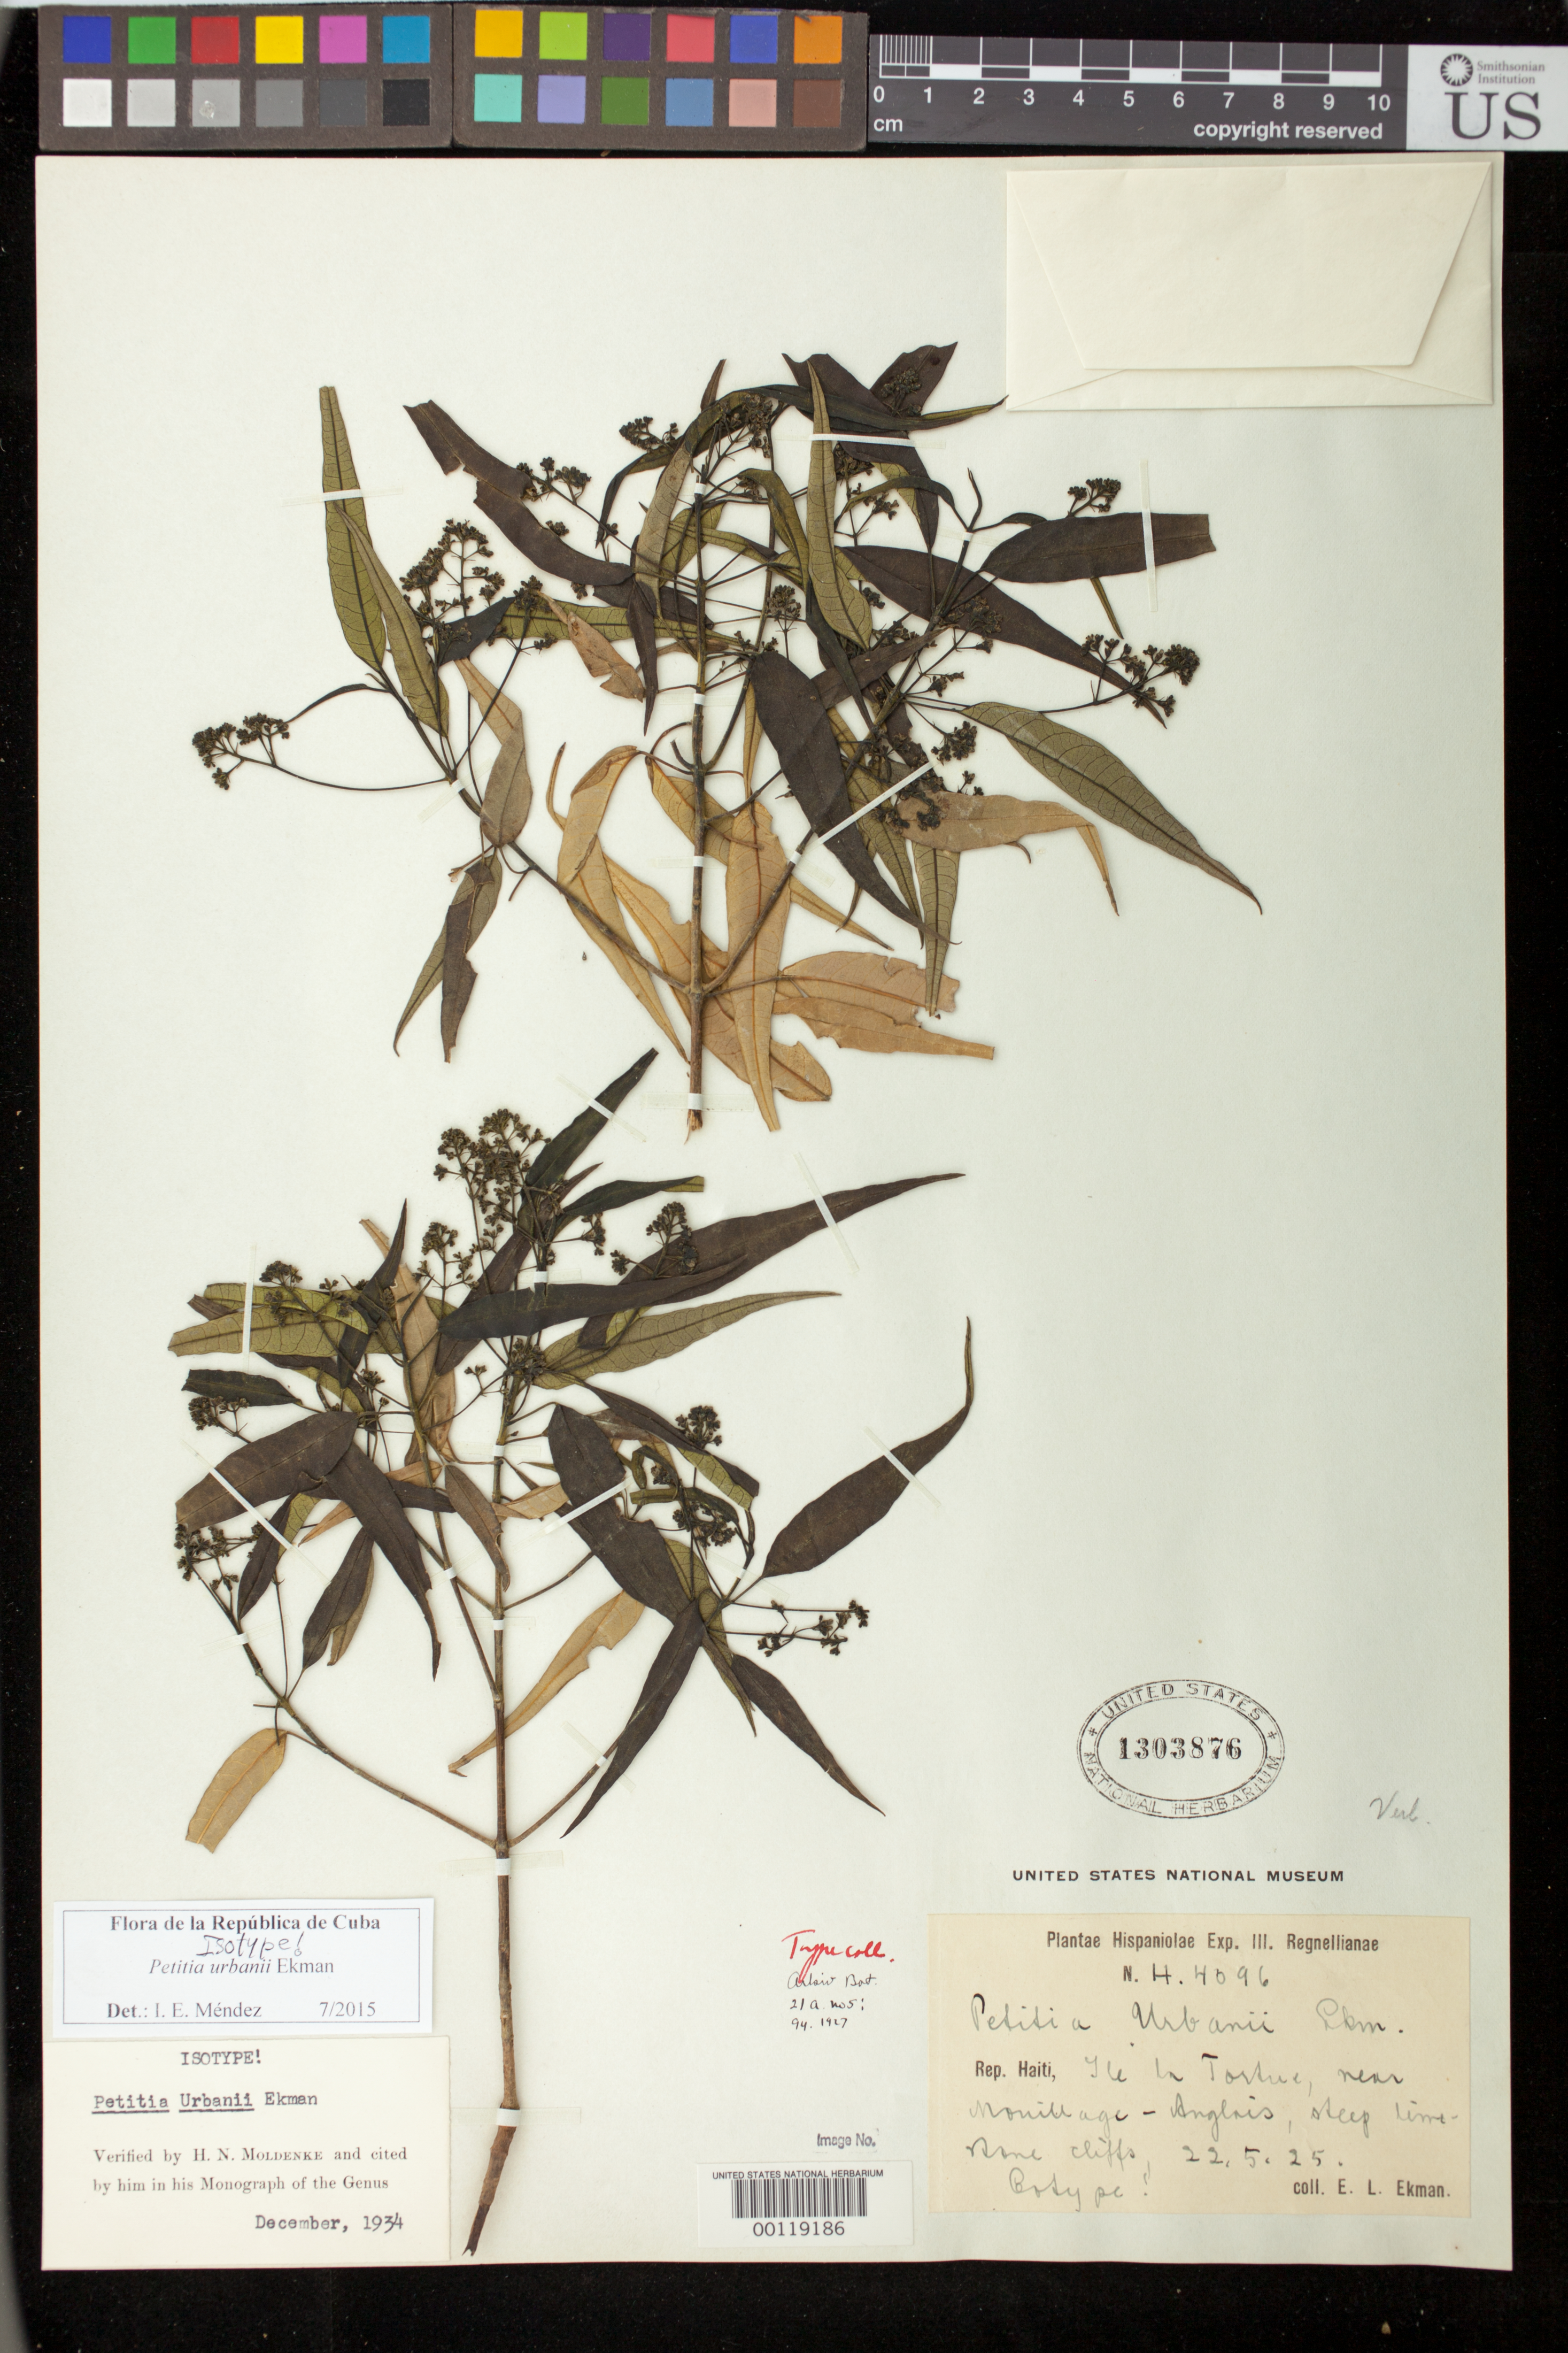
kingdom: Plantae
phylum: Tracheophyta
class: Magnoliopsida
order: Lamiales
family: Lamiaceae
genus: Petitia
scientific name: Petitia urbanii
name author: Ekman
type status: Isotype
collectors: E. L. Ekman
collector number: H 4096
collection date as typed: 22 May 1925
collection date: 1925-05-22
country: Haiti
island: Tortuga Island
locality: Ile la Tortue, near Mouillage-Anglais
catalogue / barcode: US 1303876